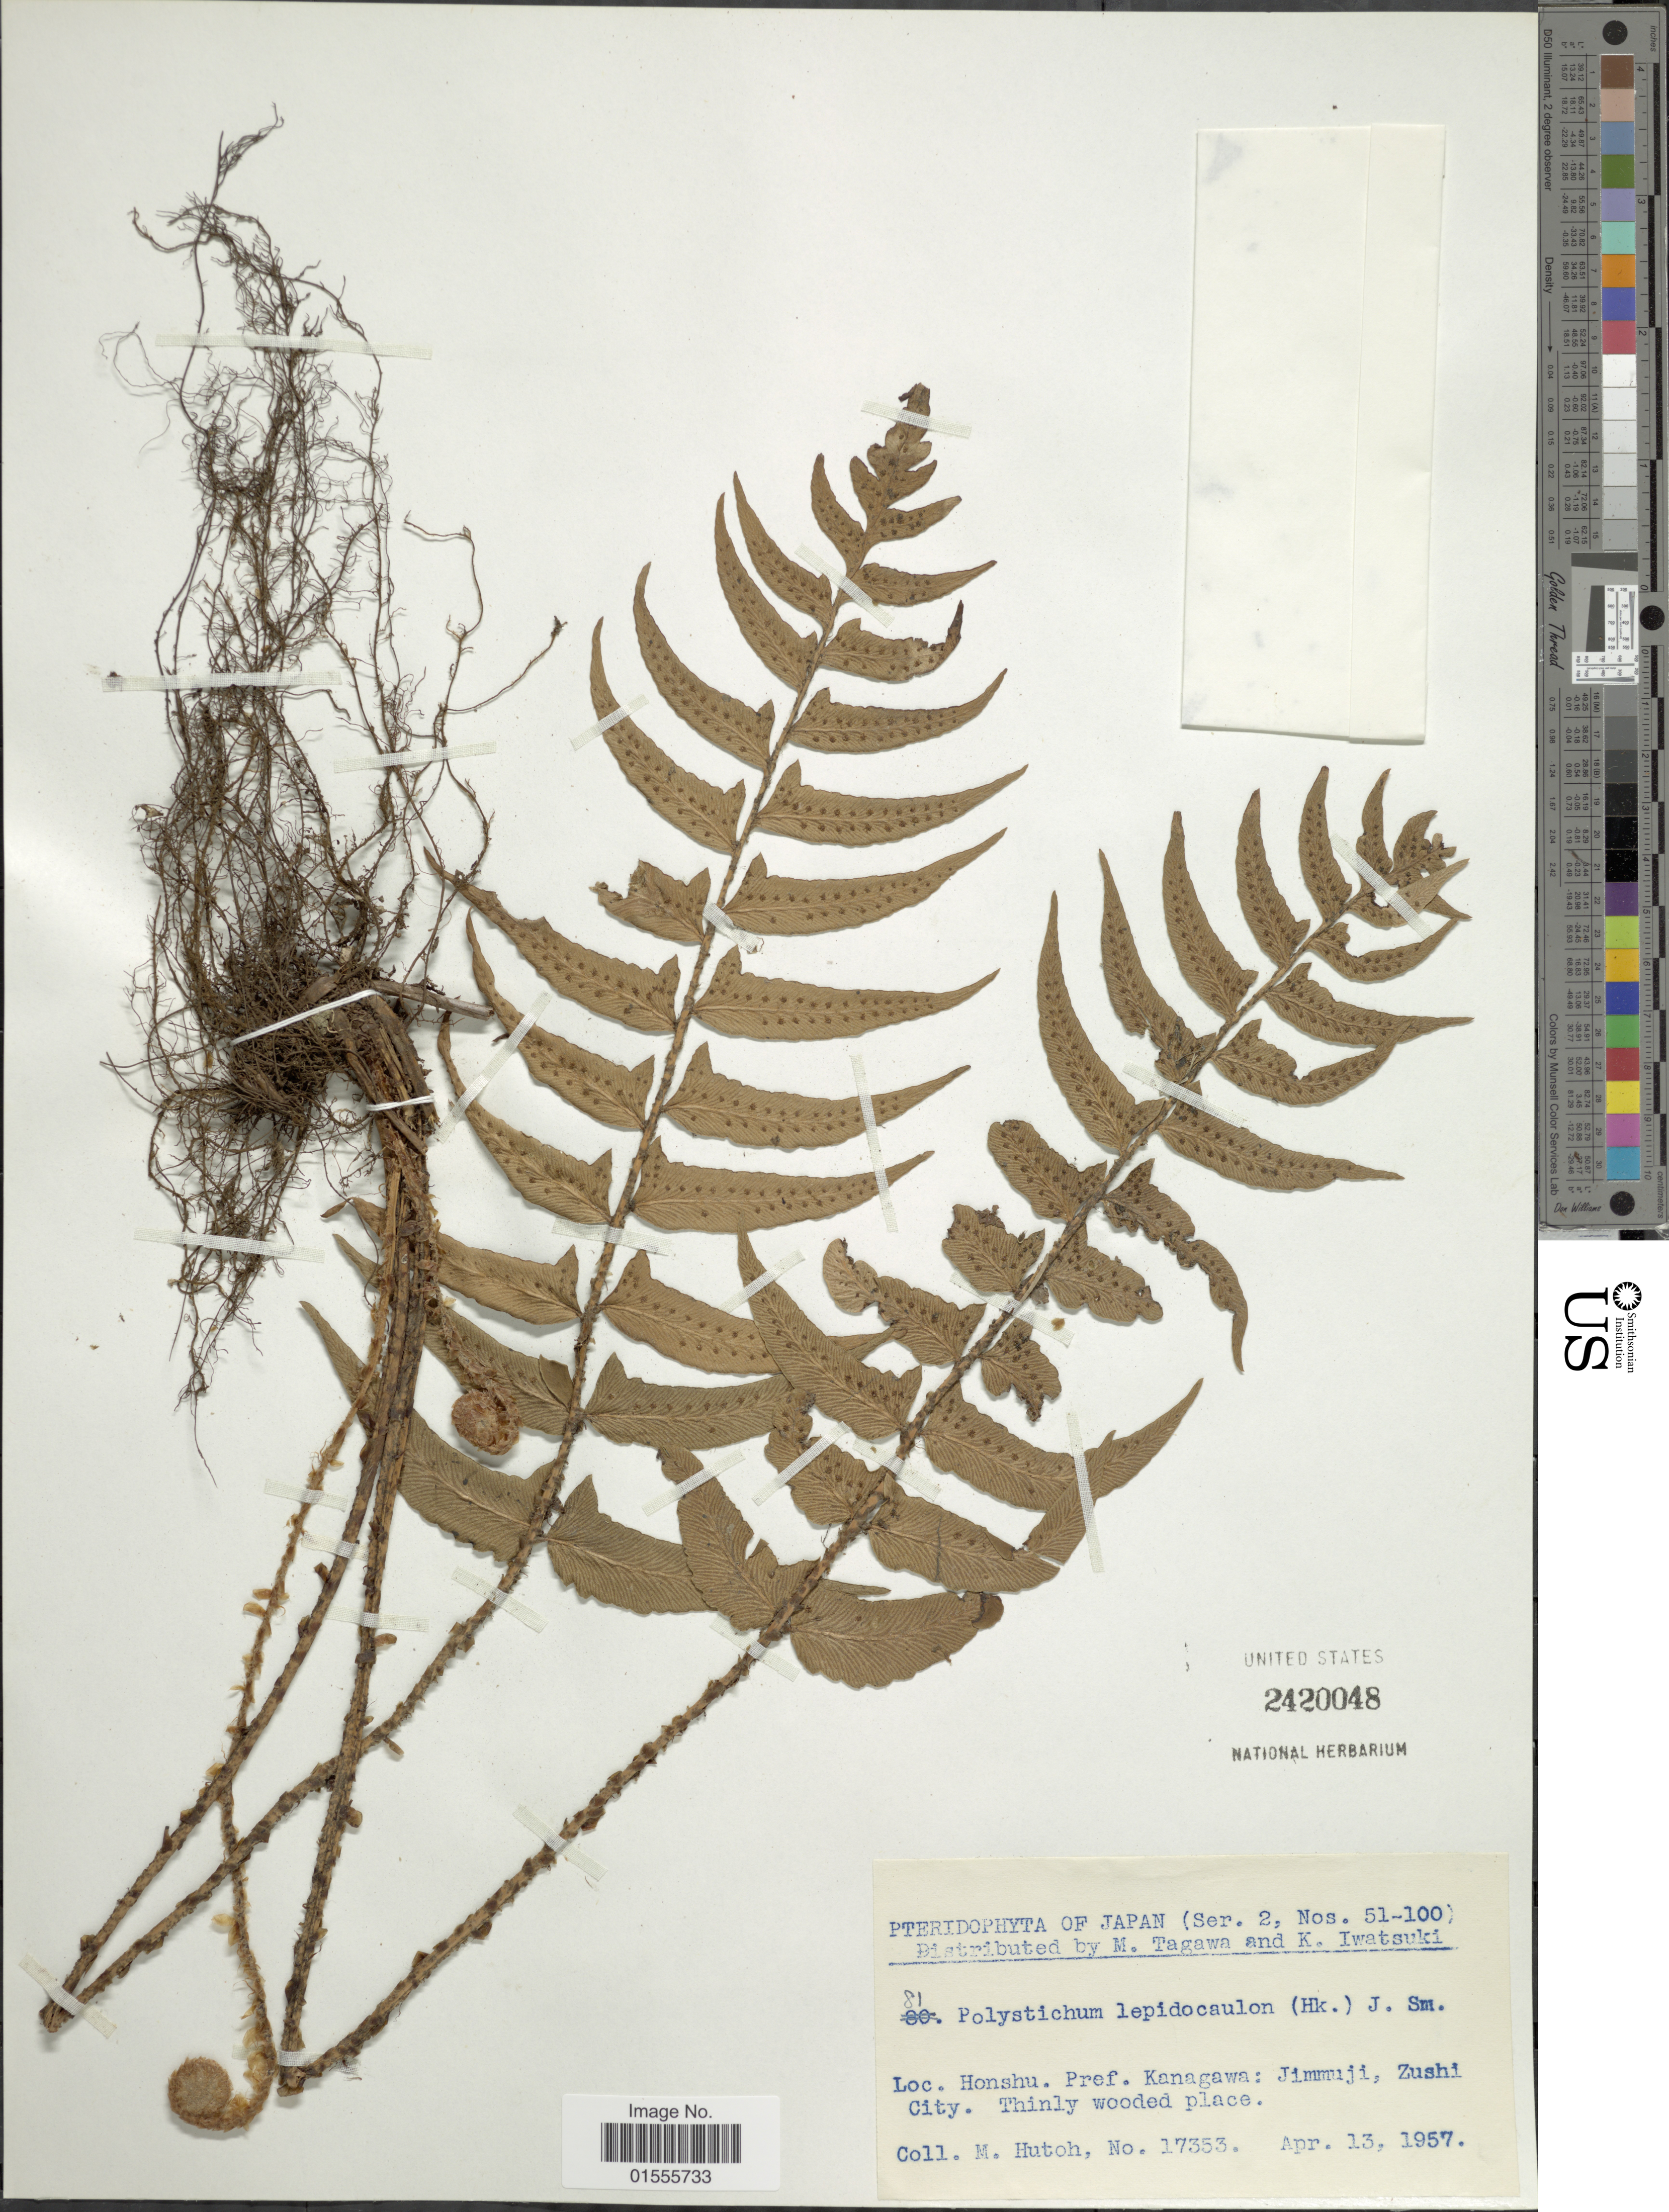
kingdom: Plantae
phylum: Tracheophyta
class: Polypodiopsida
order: Polypodiales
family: Dryopteridaceae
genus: Cyrtomidictyum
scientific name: Cyrtomidictyum lepidocaulon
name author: (Hook.) Ching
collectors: M. Hutoh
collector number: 17353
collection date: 1957-04-13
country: Japan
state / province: Kanagawa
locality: Honshu Pref Kanagawa: Jimmuji, Zushi City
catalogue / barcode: US 2420048